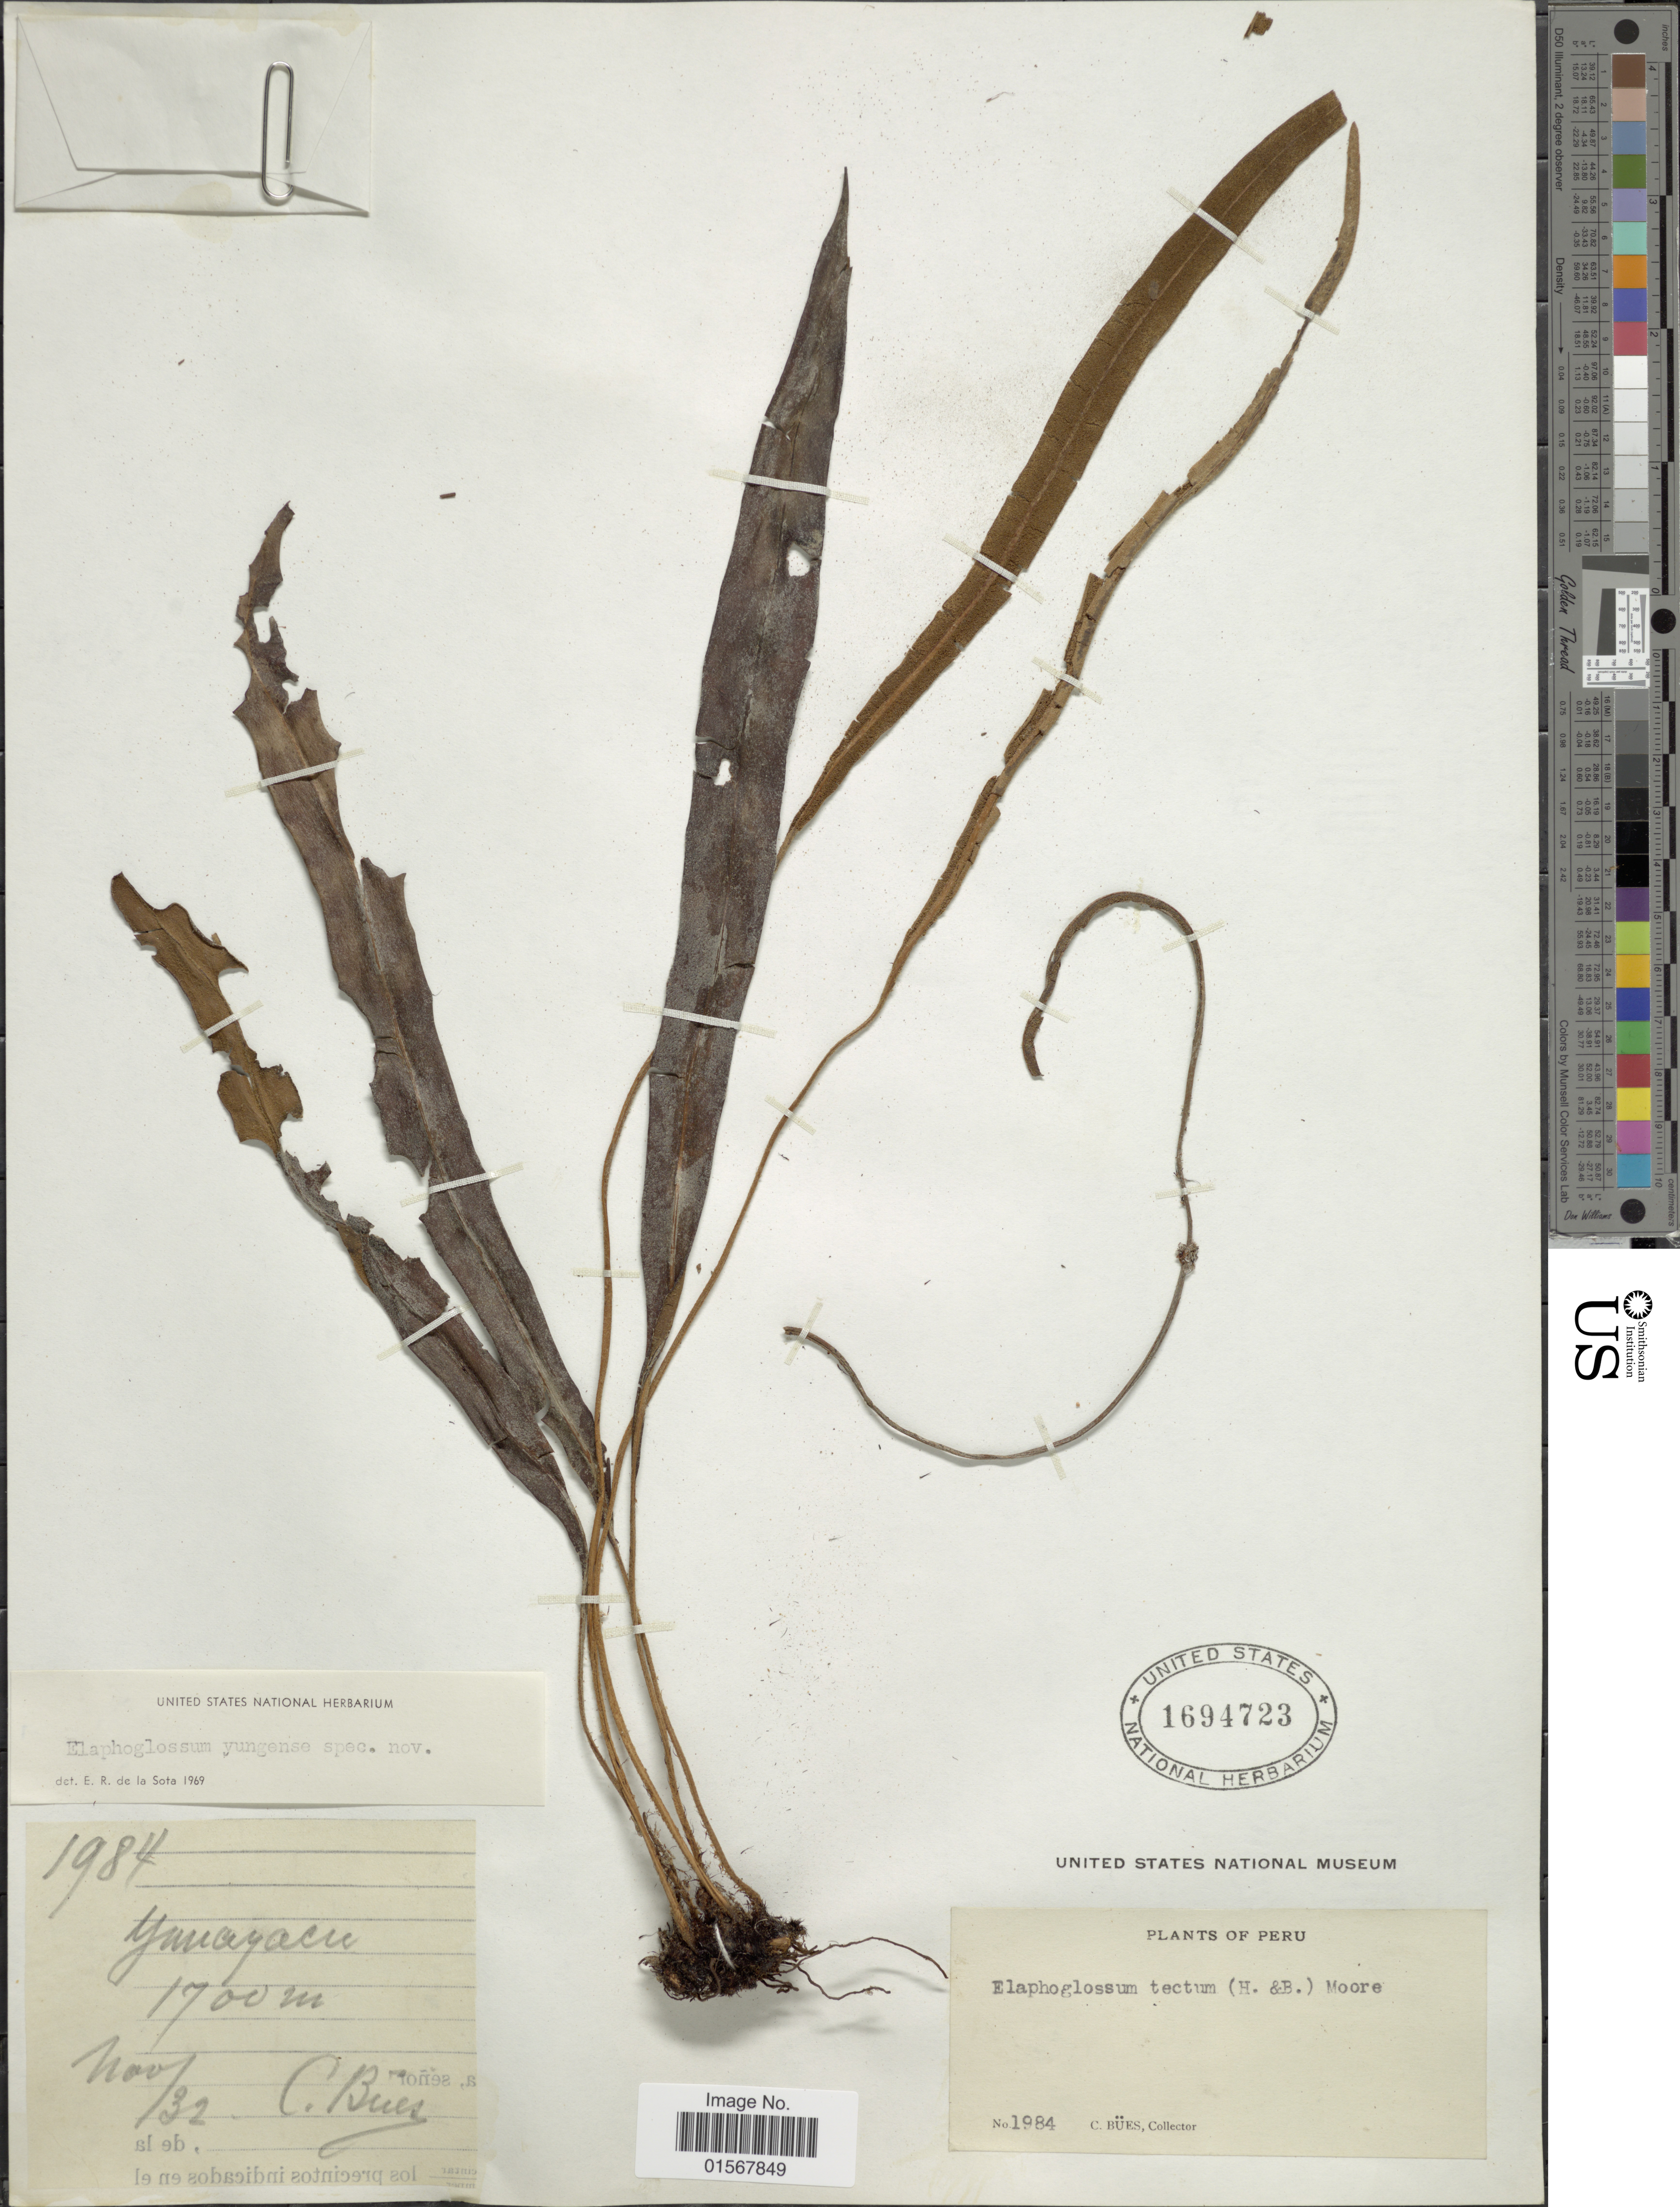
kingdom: Plantae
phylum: Tracheophyta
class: Polypodiopsida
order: Polypodiales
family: Dryopteridaceae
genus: Elaphoglossum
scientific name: Elaphoglossum yungense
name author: de la Sota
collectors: C. Bues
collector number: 1984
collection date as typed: Transcribed d/m/y: /11/32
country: Peru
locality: Yanayacu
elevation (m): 1700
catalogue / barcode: US 1694723